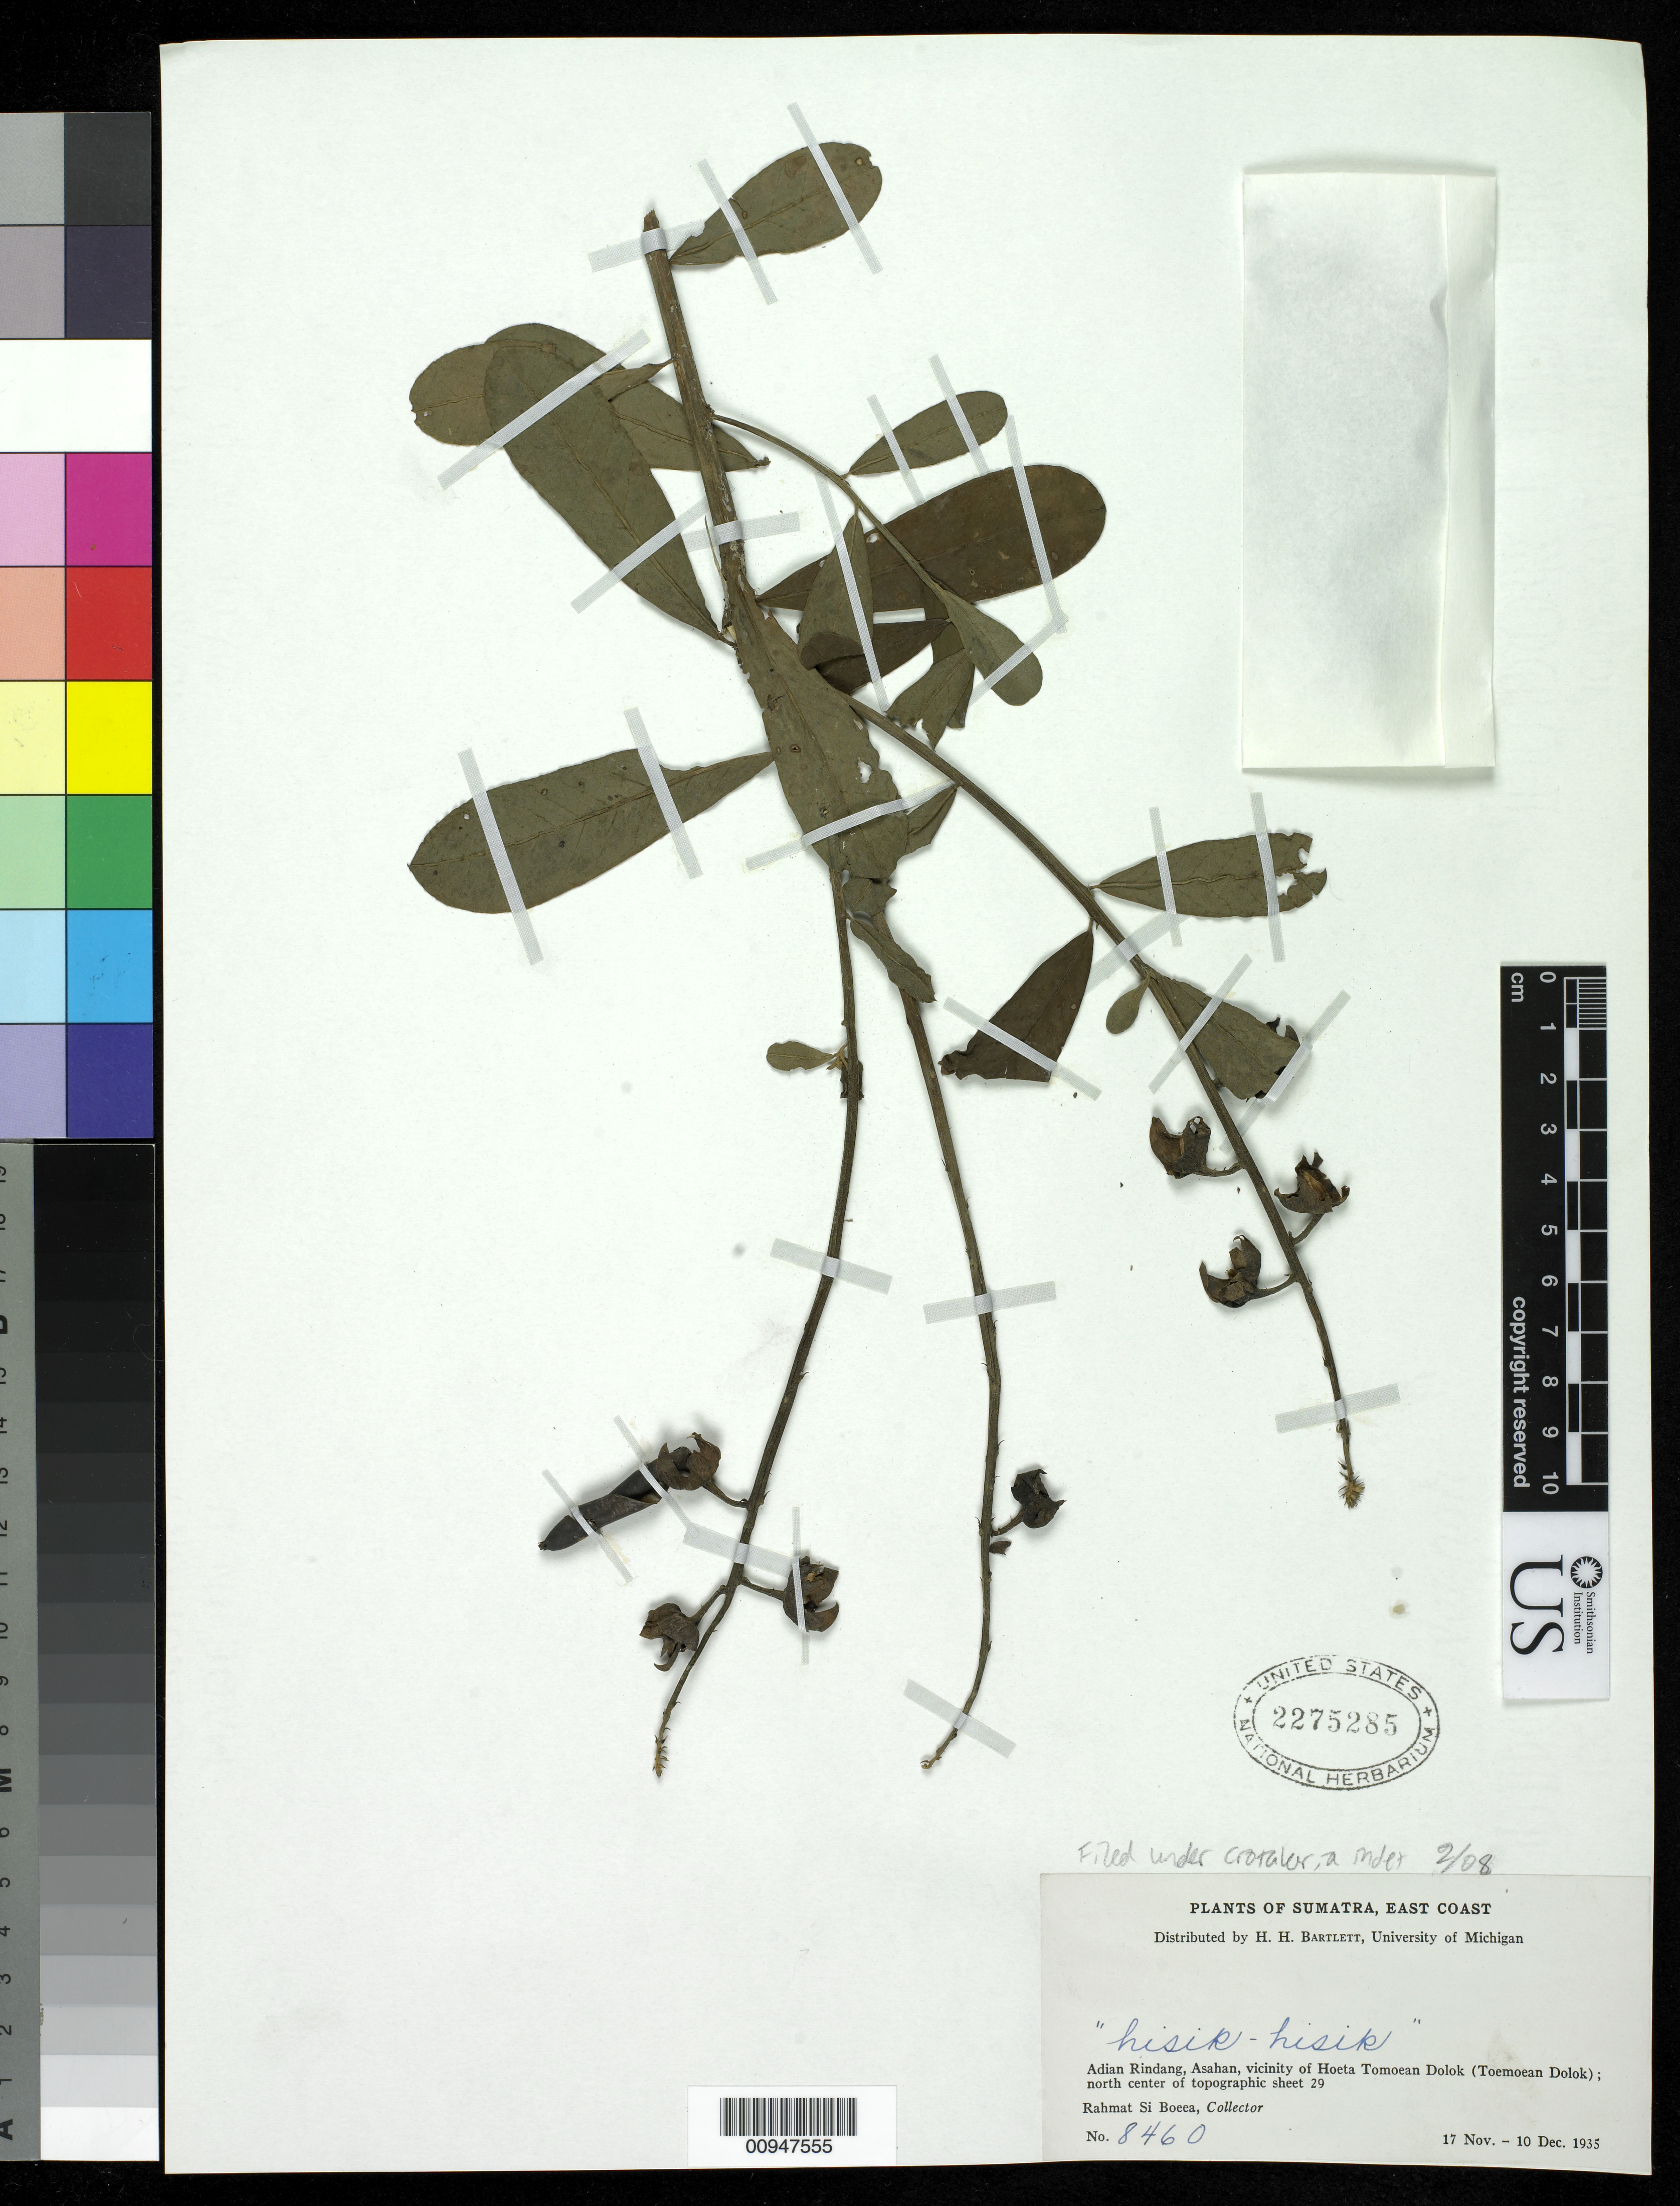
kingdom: Plantae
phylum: Tracheophyta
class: Magnoliopsida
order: Fabales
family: Fabaceae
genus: Crotalaria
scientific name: Crotalaria sp.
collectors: Rahmat Si Boeea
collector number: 8460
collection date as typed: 17 Nov 1935 to 10 Dec 1935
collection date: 1935-11-17/1935-12-10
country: Indonesia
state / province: Sumatra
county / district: Aceh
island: Sumatra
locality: Adian Rindang, Asahan, vicinity of Hoeta Tomoean Dolok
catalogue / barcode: US 2275285